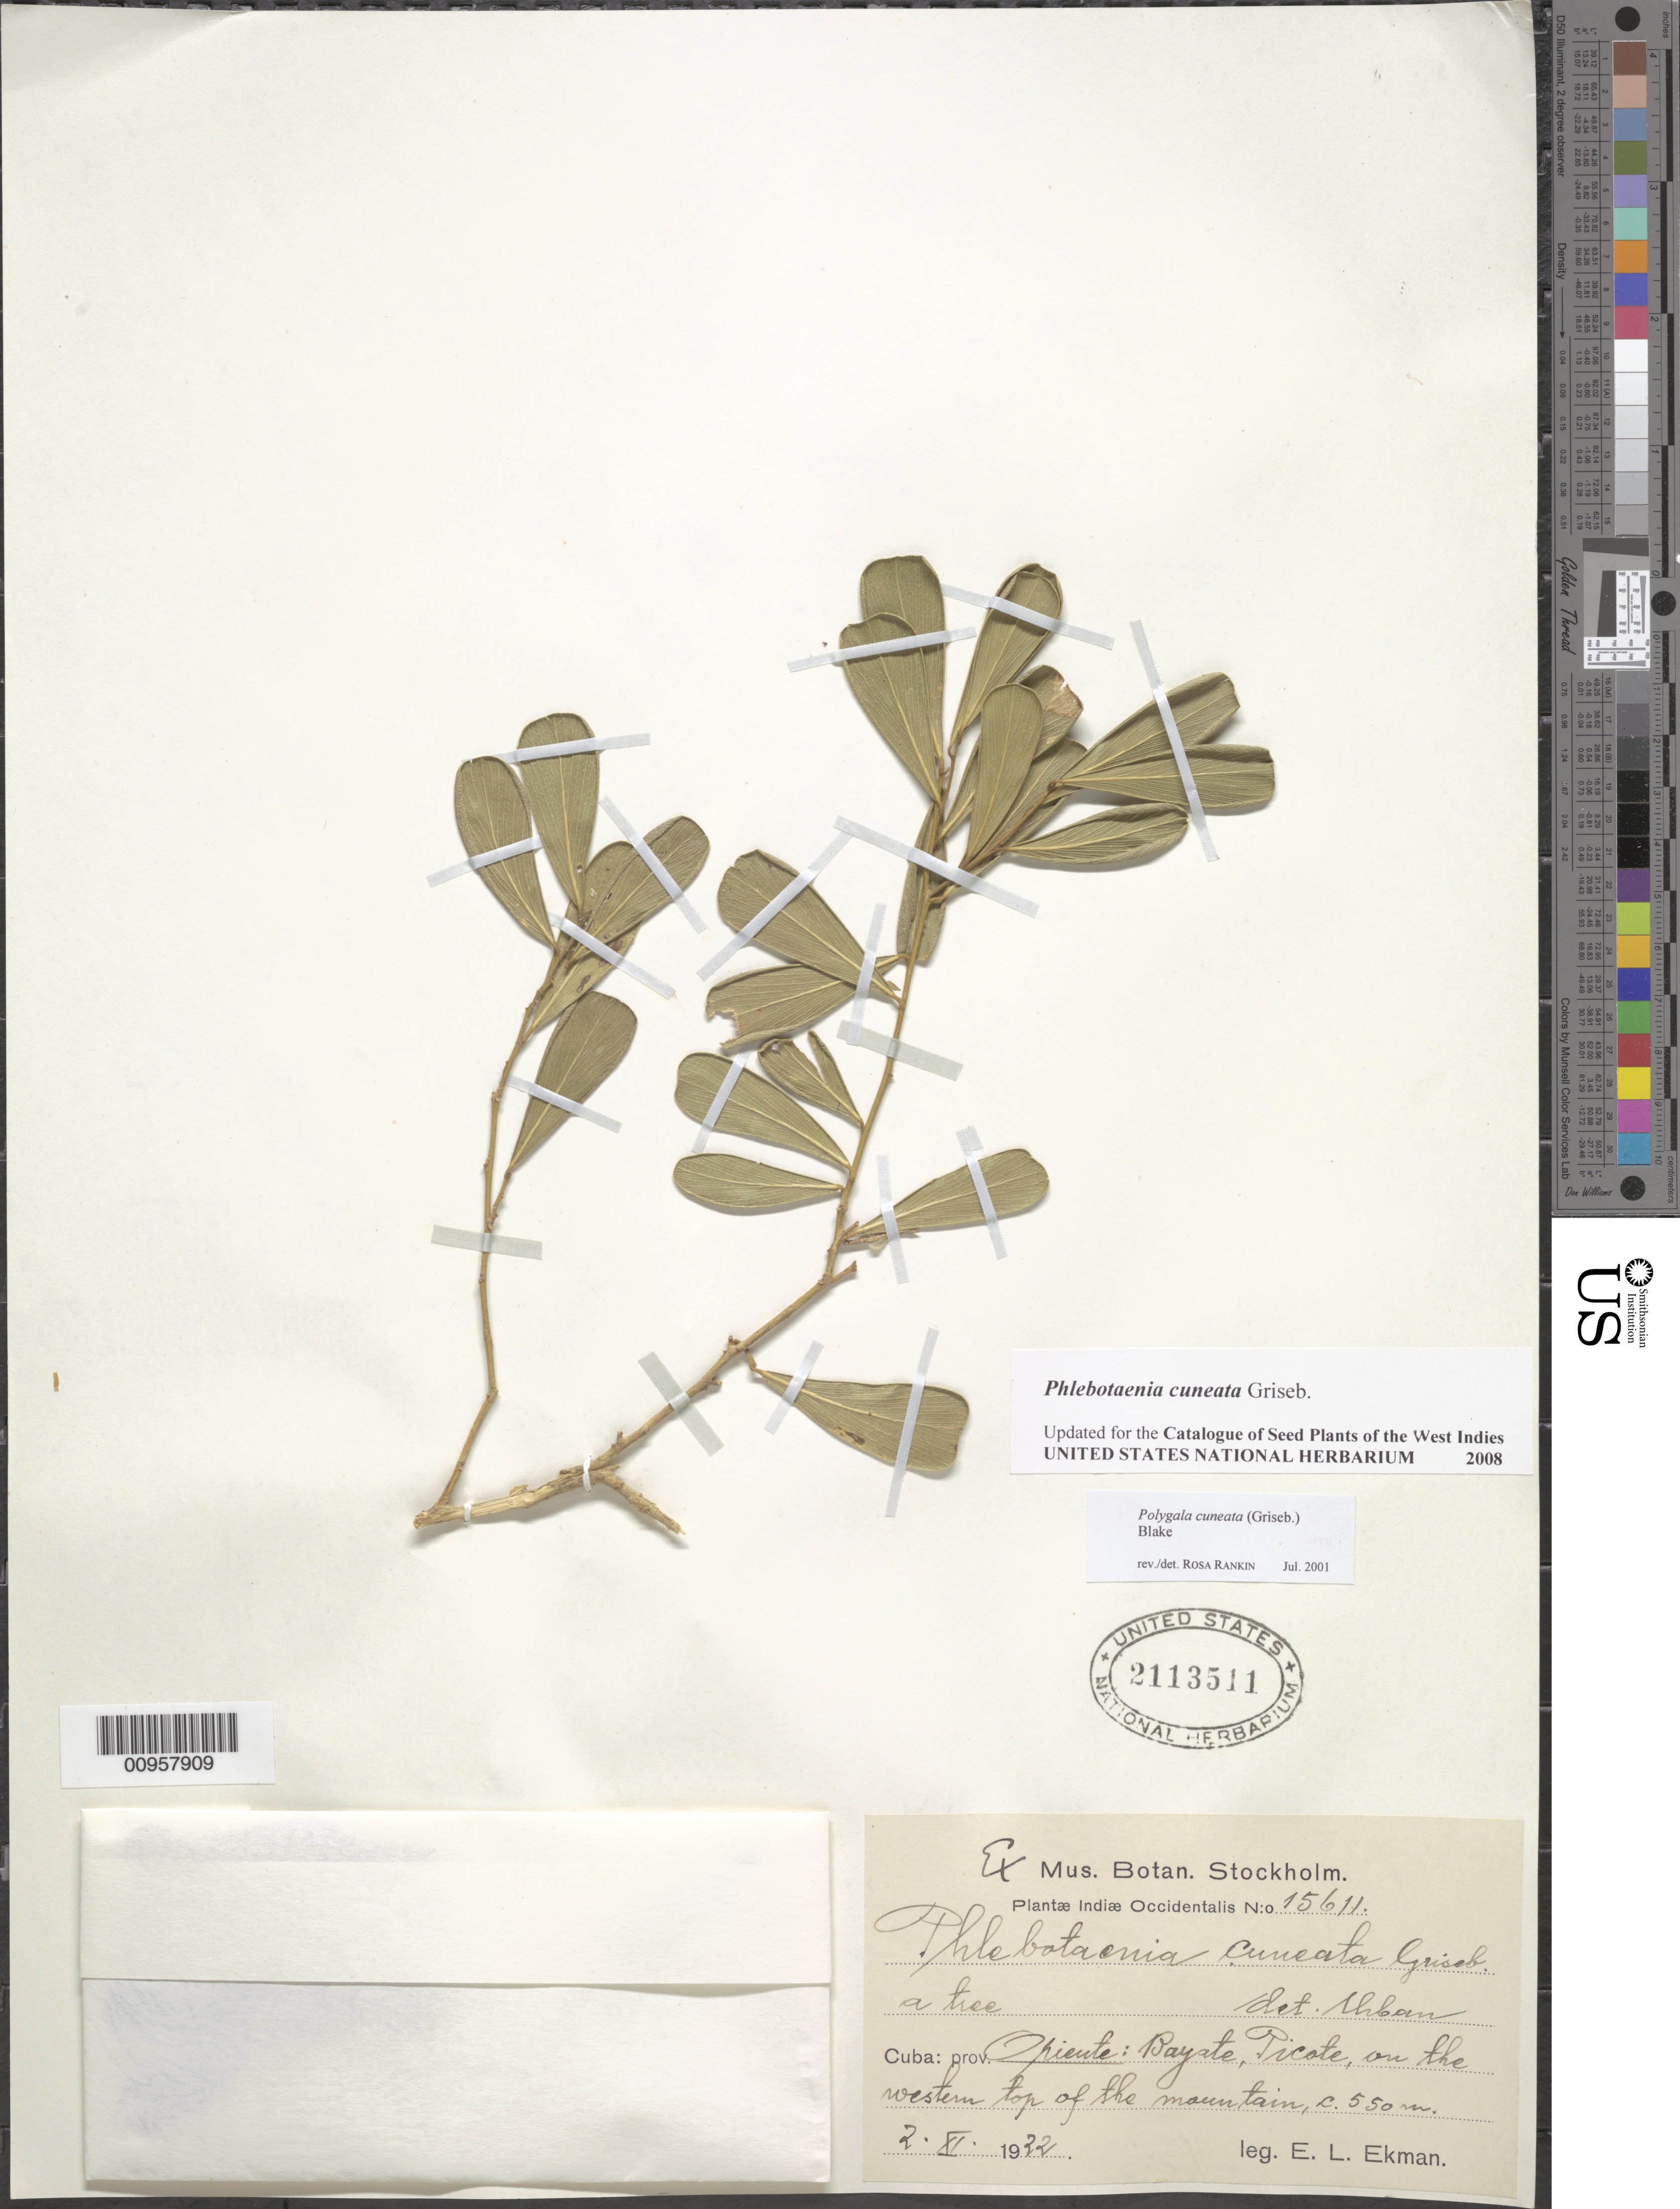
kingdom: Plantae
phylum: Tracheophyta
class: Magnoliopsida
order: Fabales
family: Polygalaceae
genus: Phlebotaenia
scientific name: Phlebotaenia cuneata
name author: Griseb.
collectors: E. L. Ekman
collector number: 15611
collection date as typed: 02 Nov 1922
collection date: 1922-11-02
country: Cuba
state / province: Oriente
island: Cuba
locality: Bayate, Picote, on the western top of the mountain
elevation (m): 550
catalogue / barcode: US 2113511